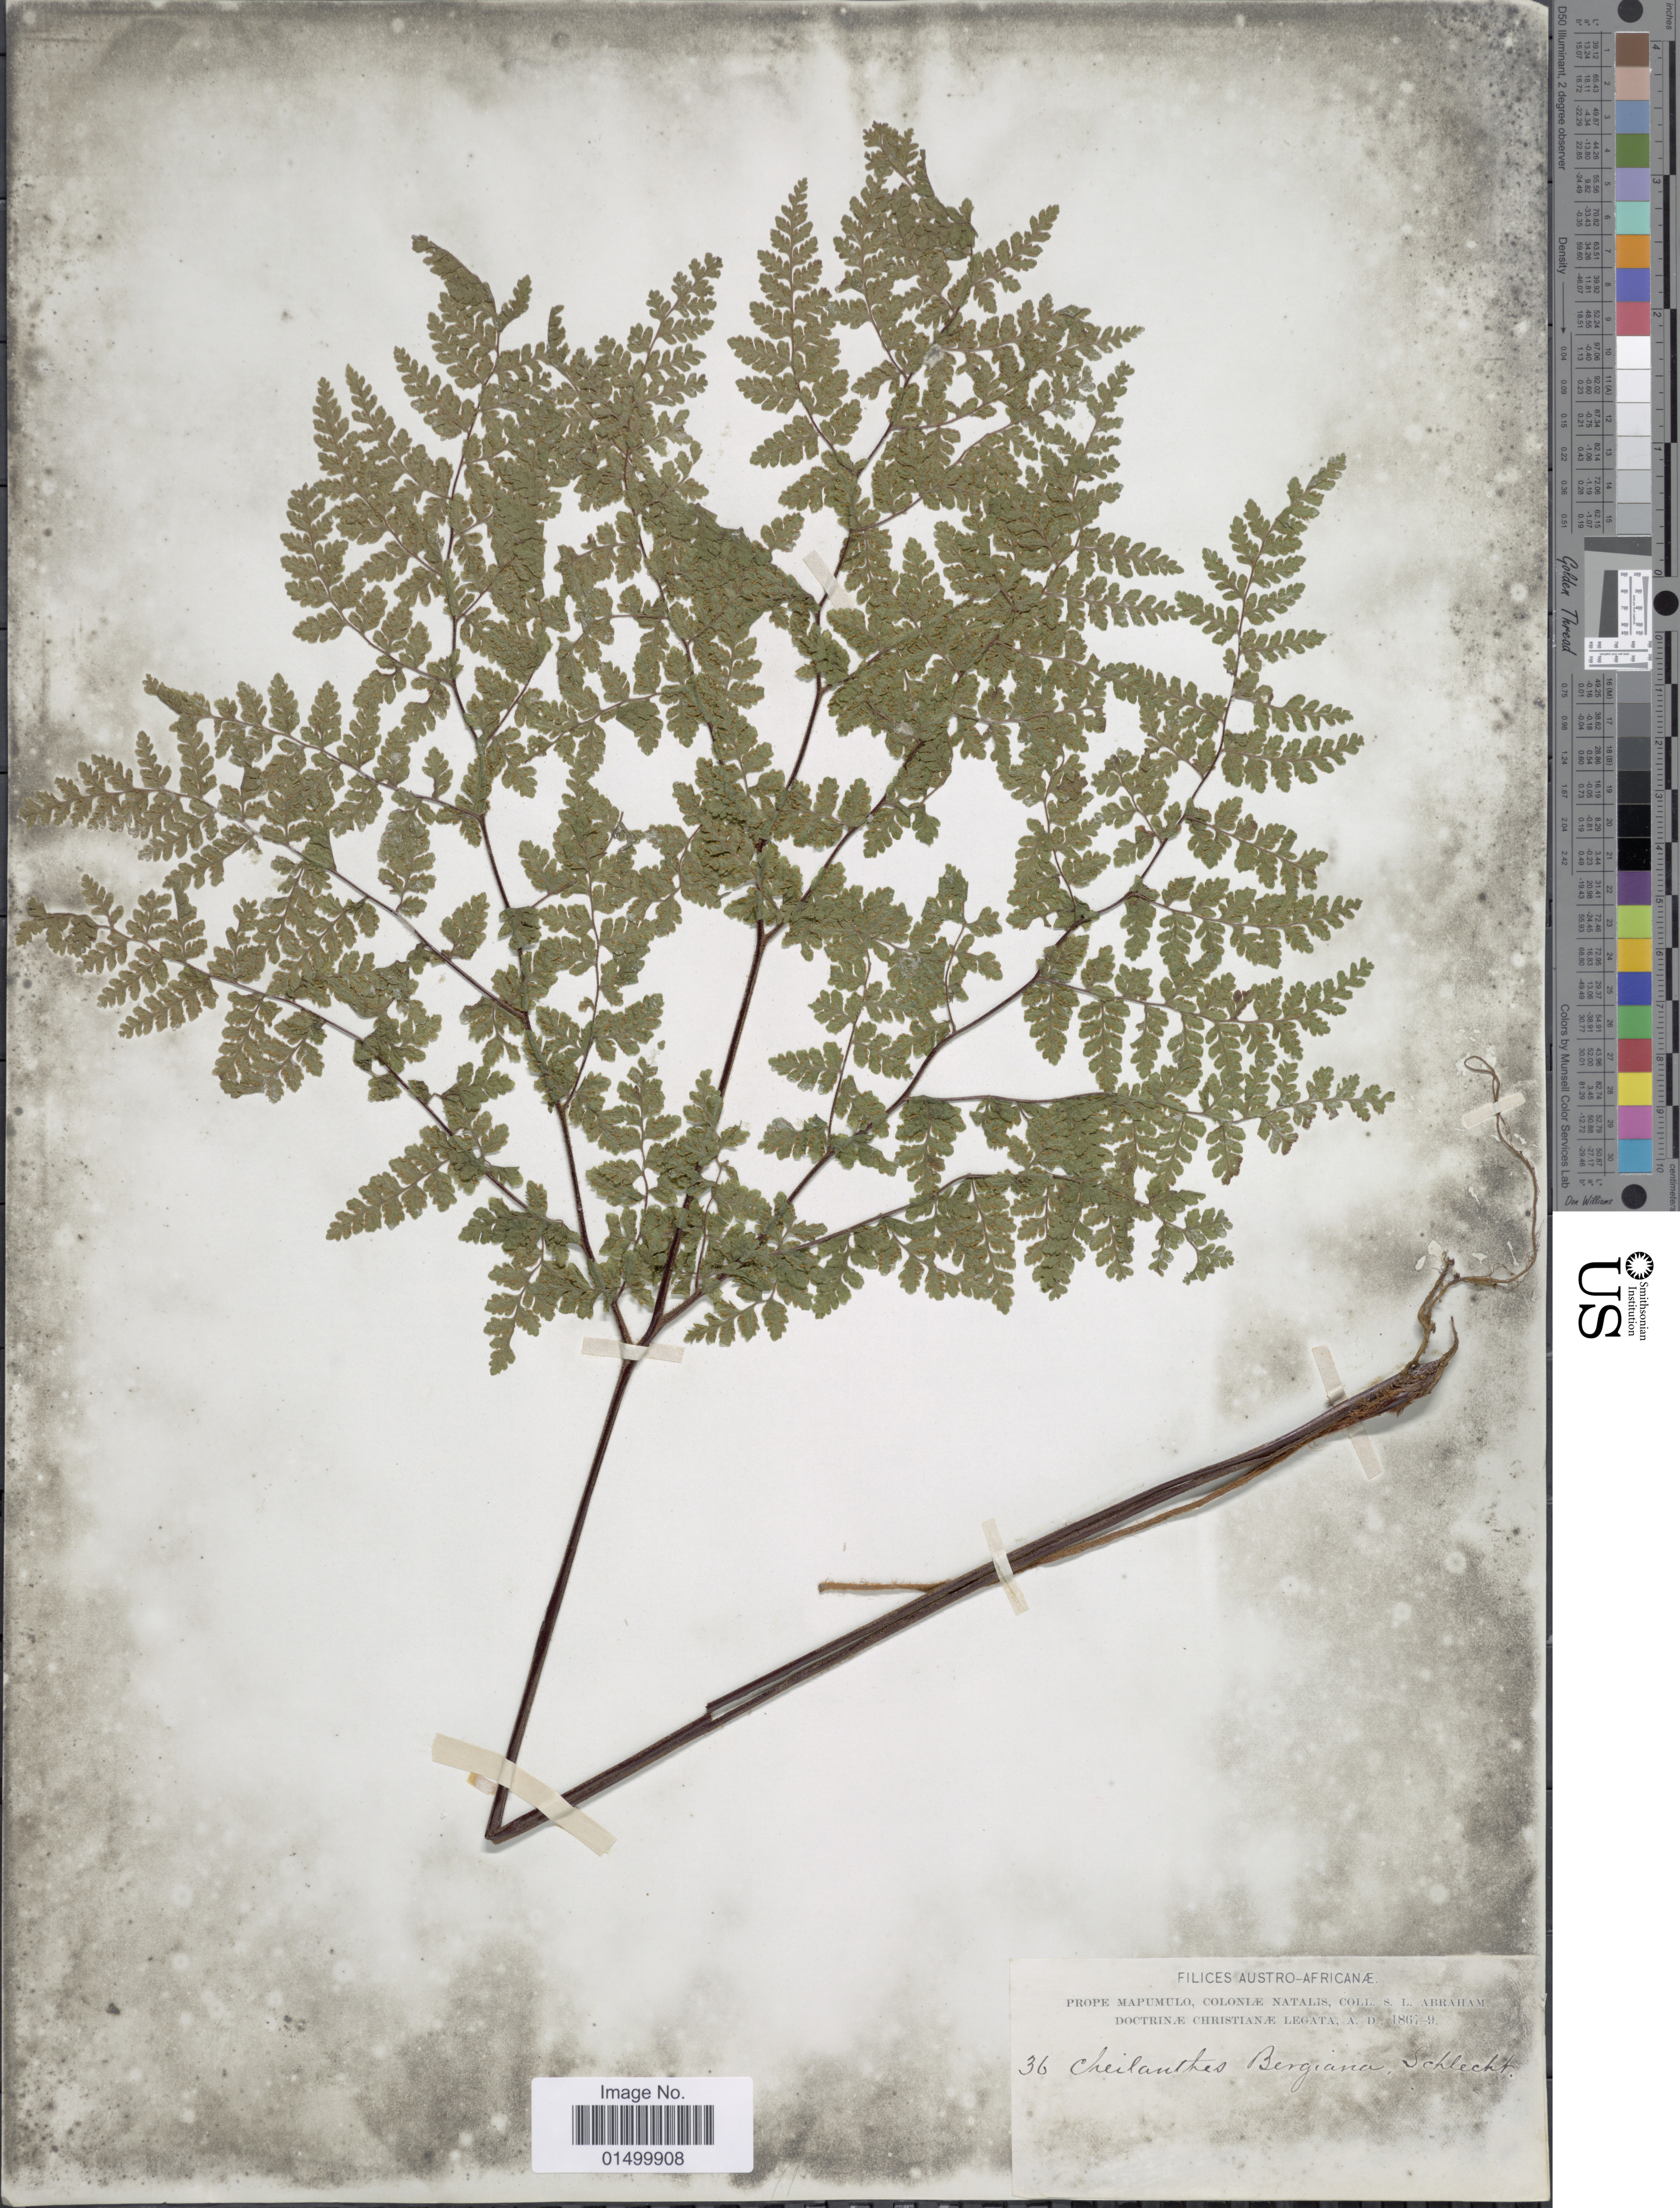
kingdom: Plantae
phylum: Tracheophyta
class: Polypodiopsida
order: Polypodiales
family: Pteridaceae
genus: Cheilanthes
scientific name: Cheilanthes bergiana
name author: Schltdl.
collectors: S. Abraham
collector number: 36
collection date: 1867/1869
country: South Africa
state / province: KwaZulu-Natal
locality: Prope Mapumulo, Colonle Natalis